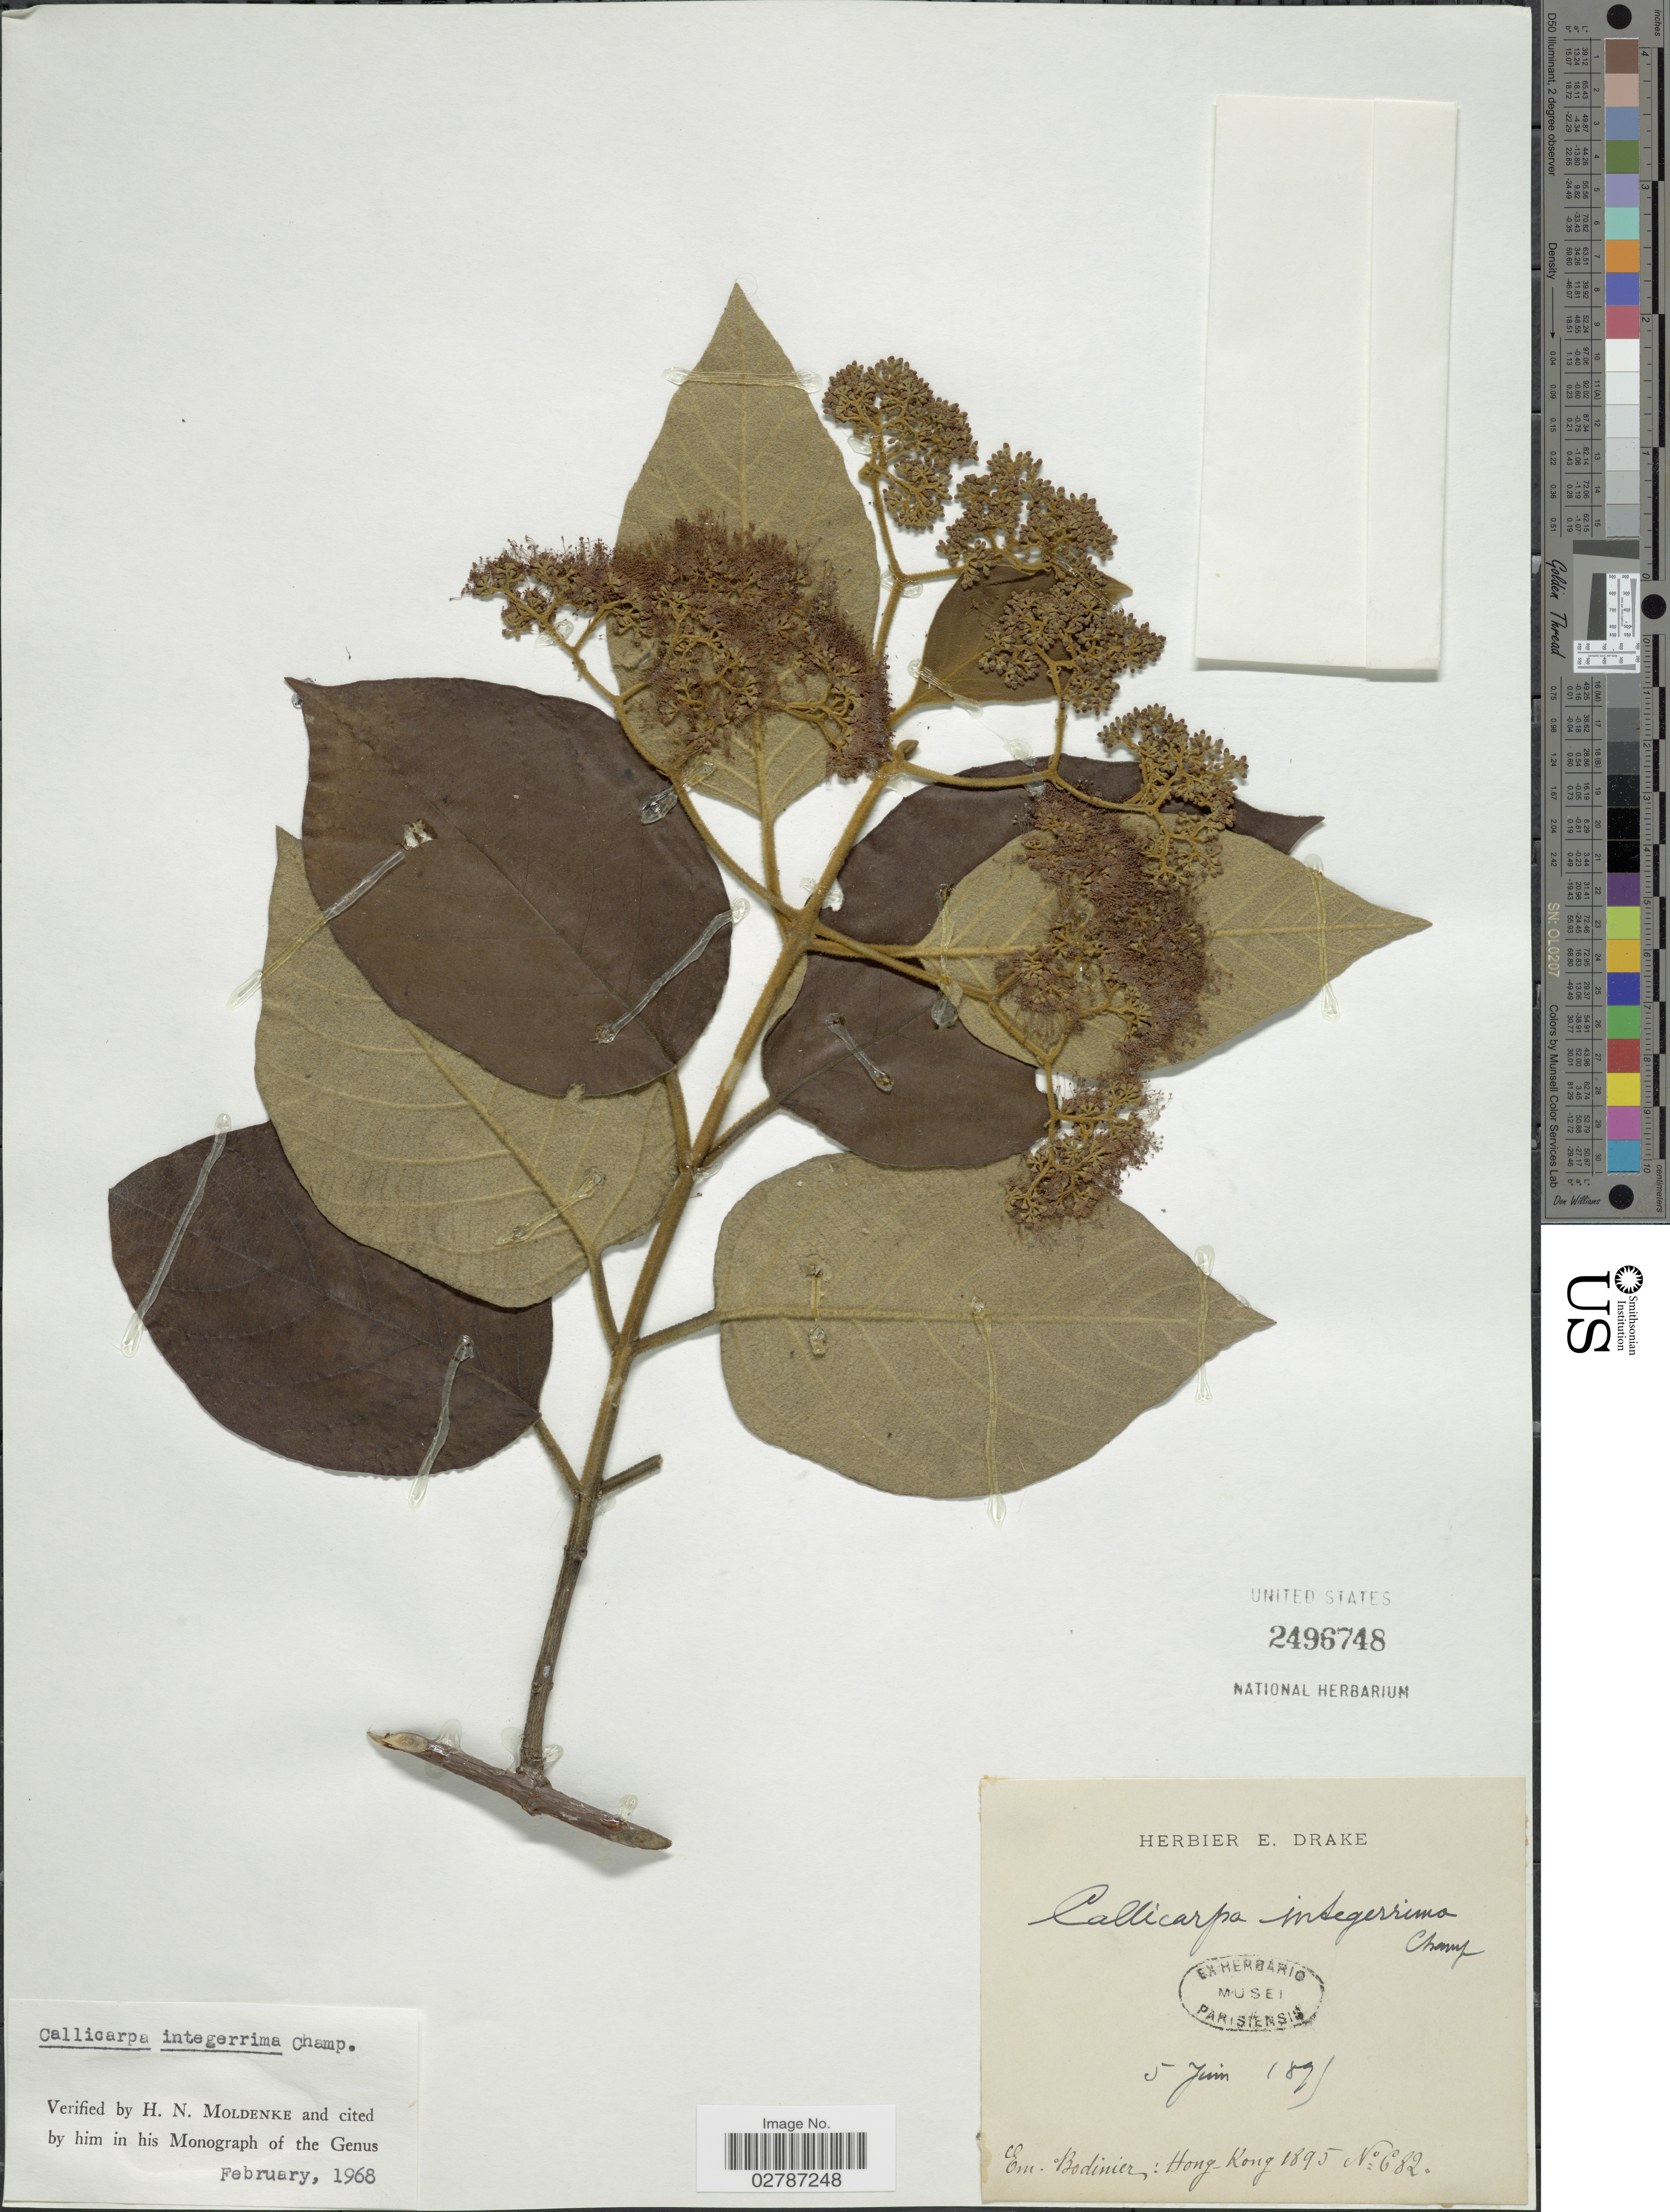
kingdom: Plantae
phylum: Tracheophyta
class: Magnoliopsida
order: Lamiales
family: Lamiaceae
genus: Callicarpa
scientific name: Callicarpa integerrima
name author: Champ. ex Benth.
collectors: E. Bodinier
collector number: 682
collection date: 1895-06-05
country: China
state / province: Hong Kong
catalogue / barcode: US 2496748